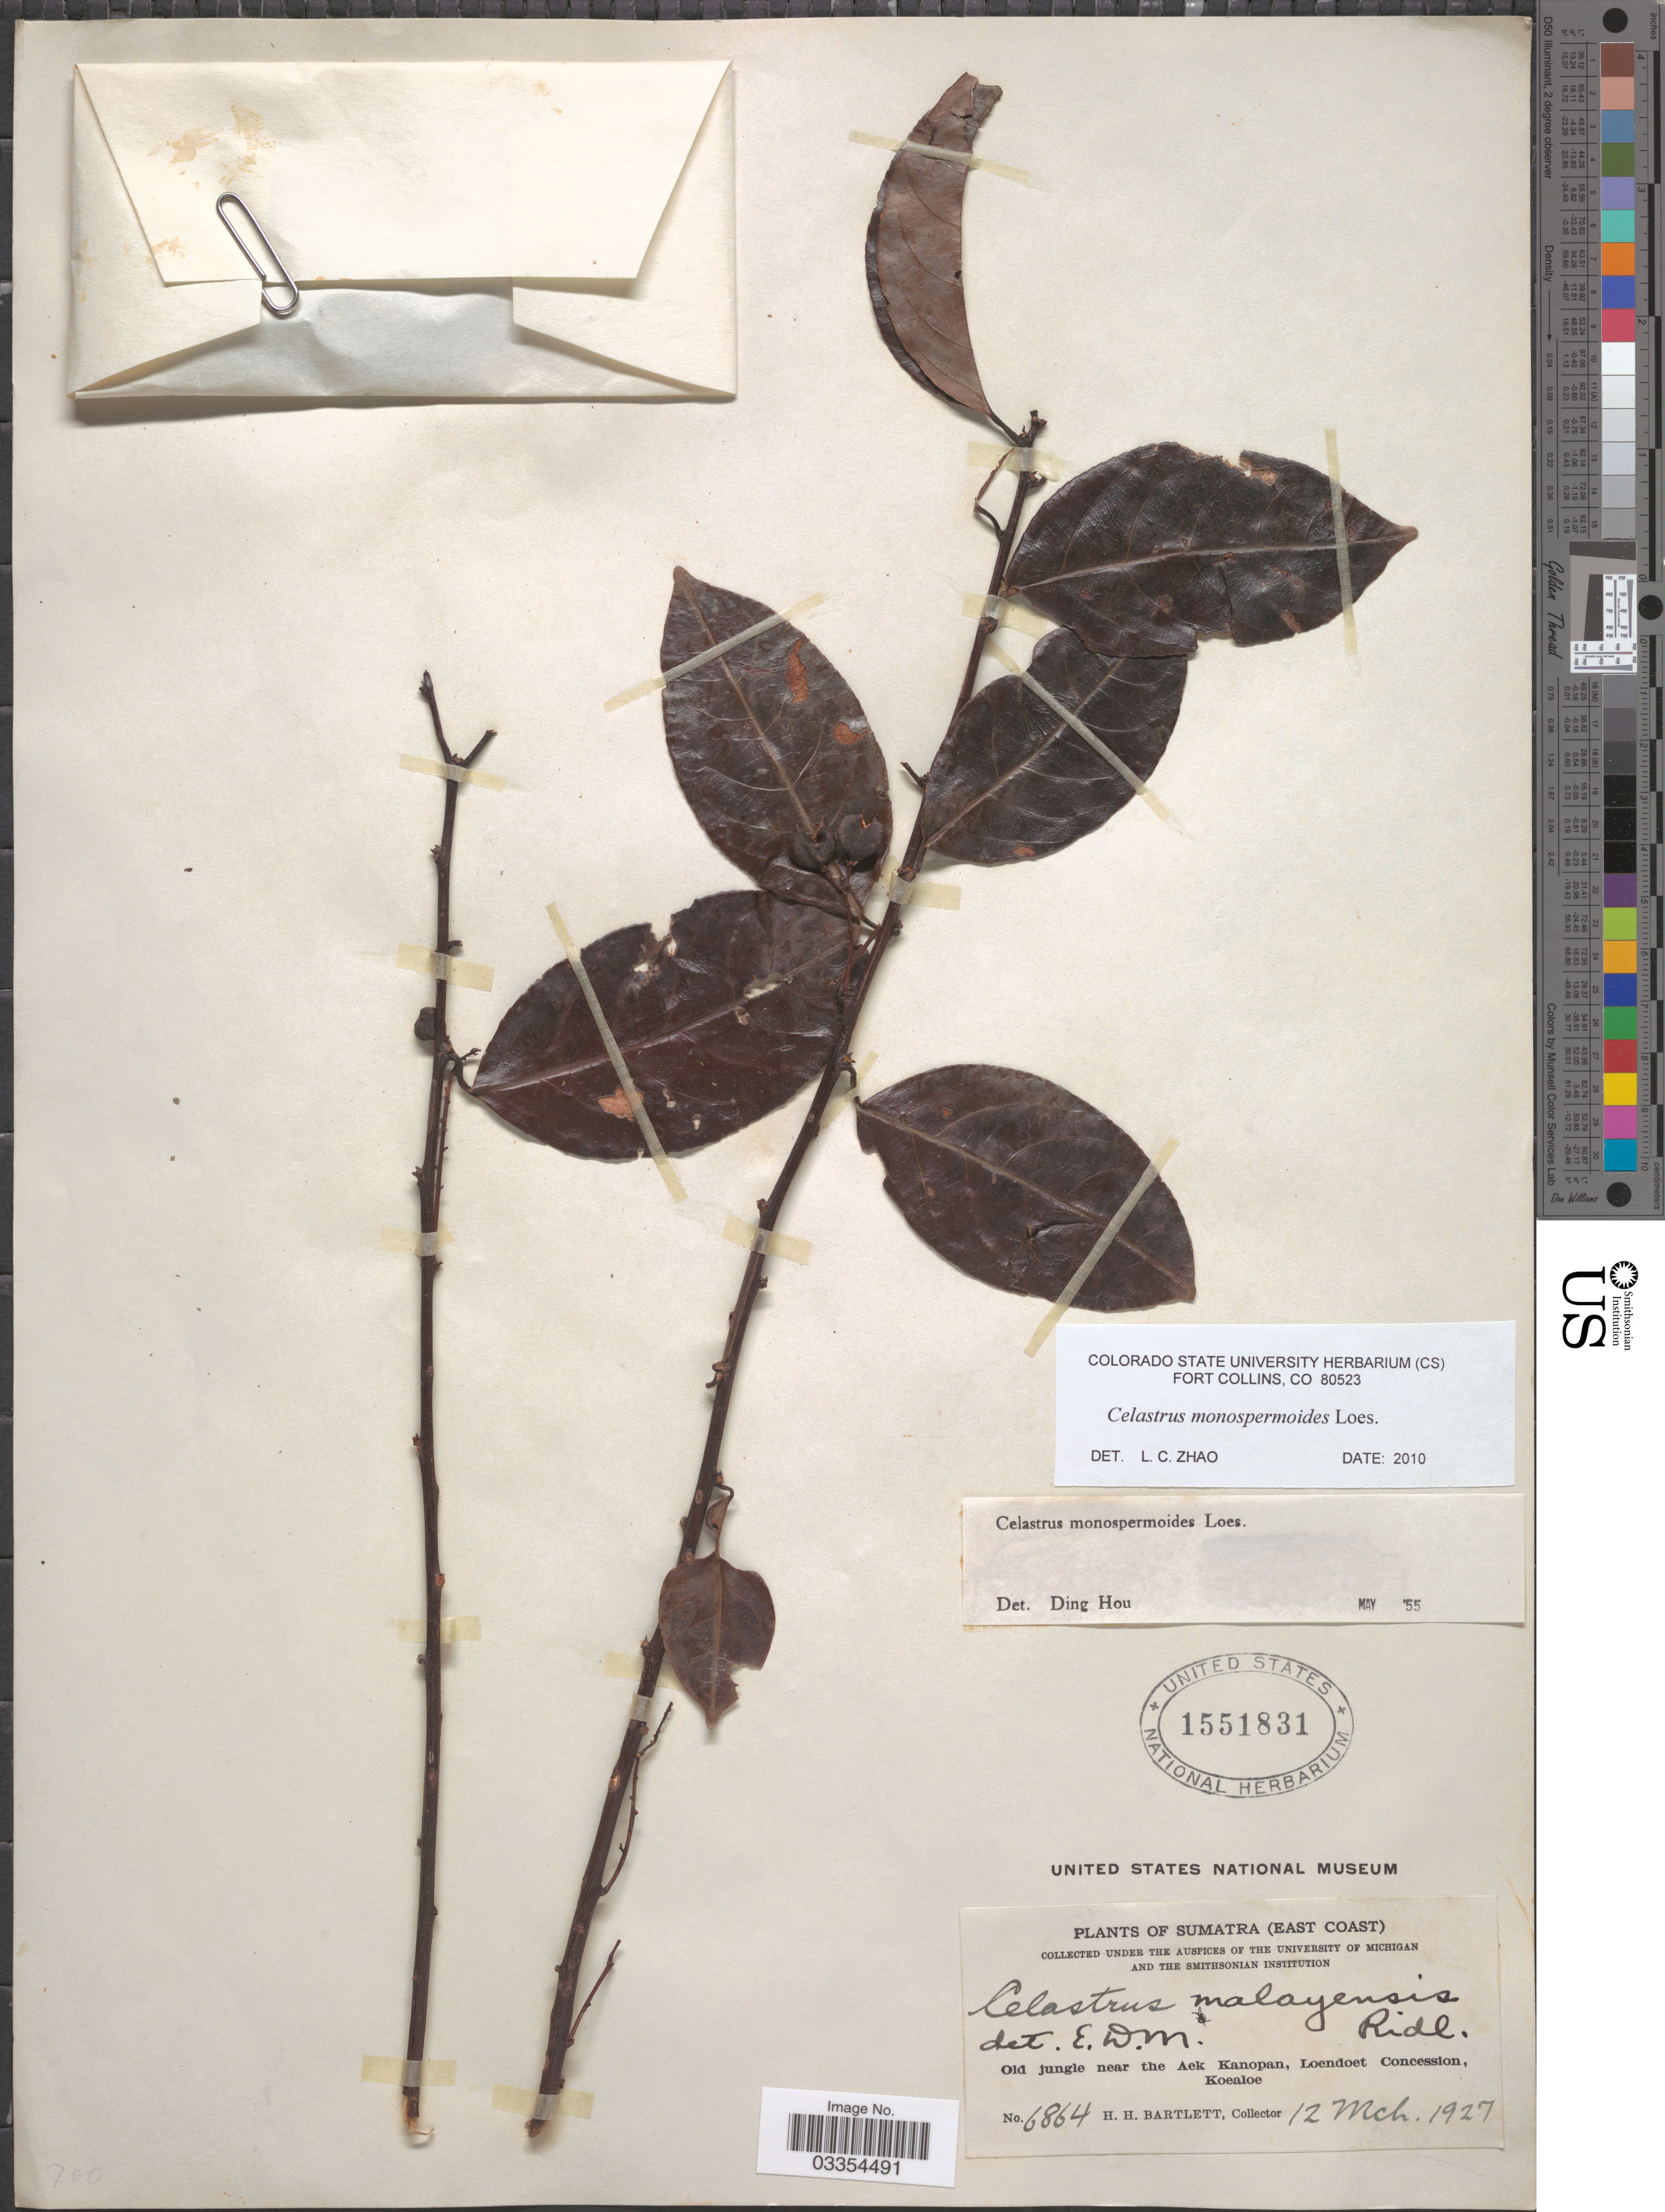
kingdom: Plantae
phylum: Tracheophyta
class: Magnoliopsida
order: Celastrales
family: Celastraceae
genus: Celastrus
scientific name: Celastrus monospermoides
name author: Loes.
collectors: H. H. Bartlett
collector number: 6864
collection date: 1927-03-12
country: Indonesia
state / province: Sumatra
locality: (East Coast), Old jungle near the Aek Kanopan, Loendoet Concession, Koealoe.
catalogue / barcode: US 1551831